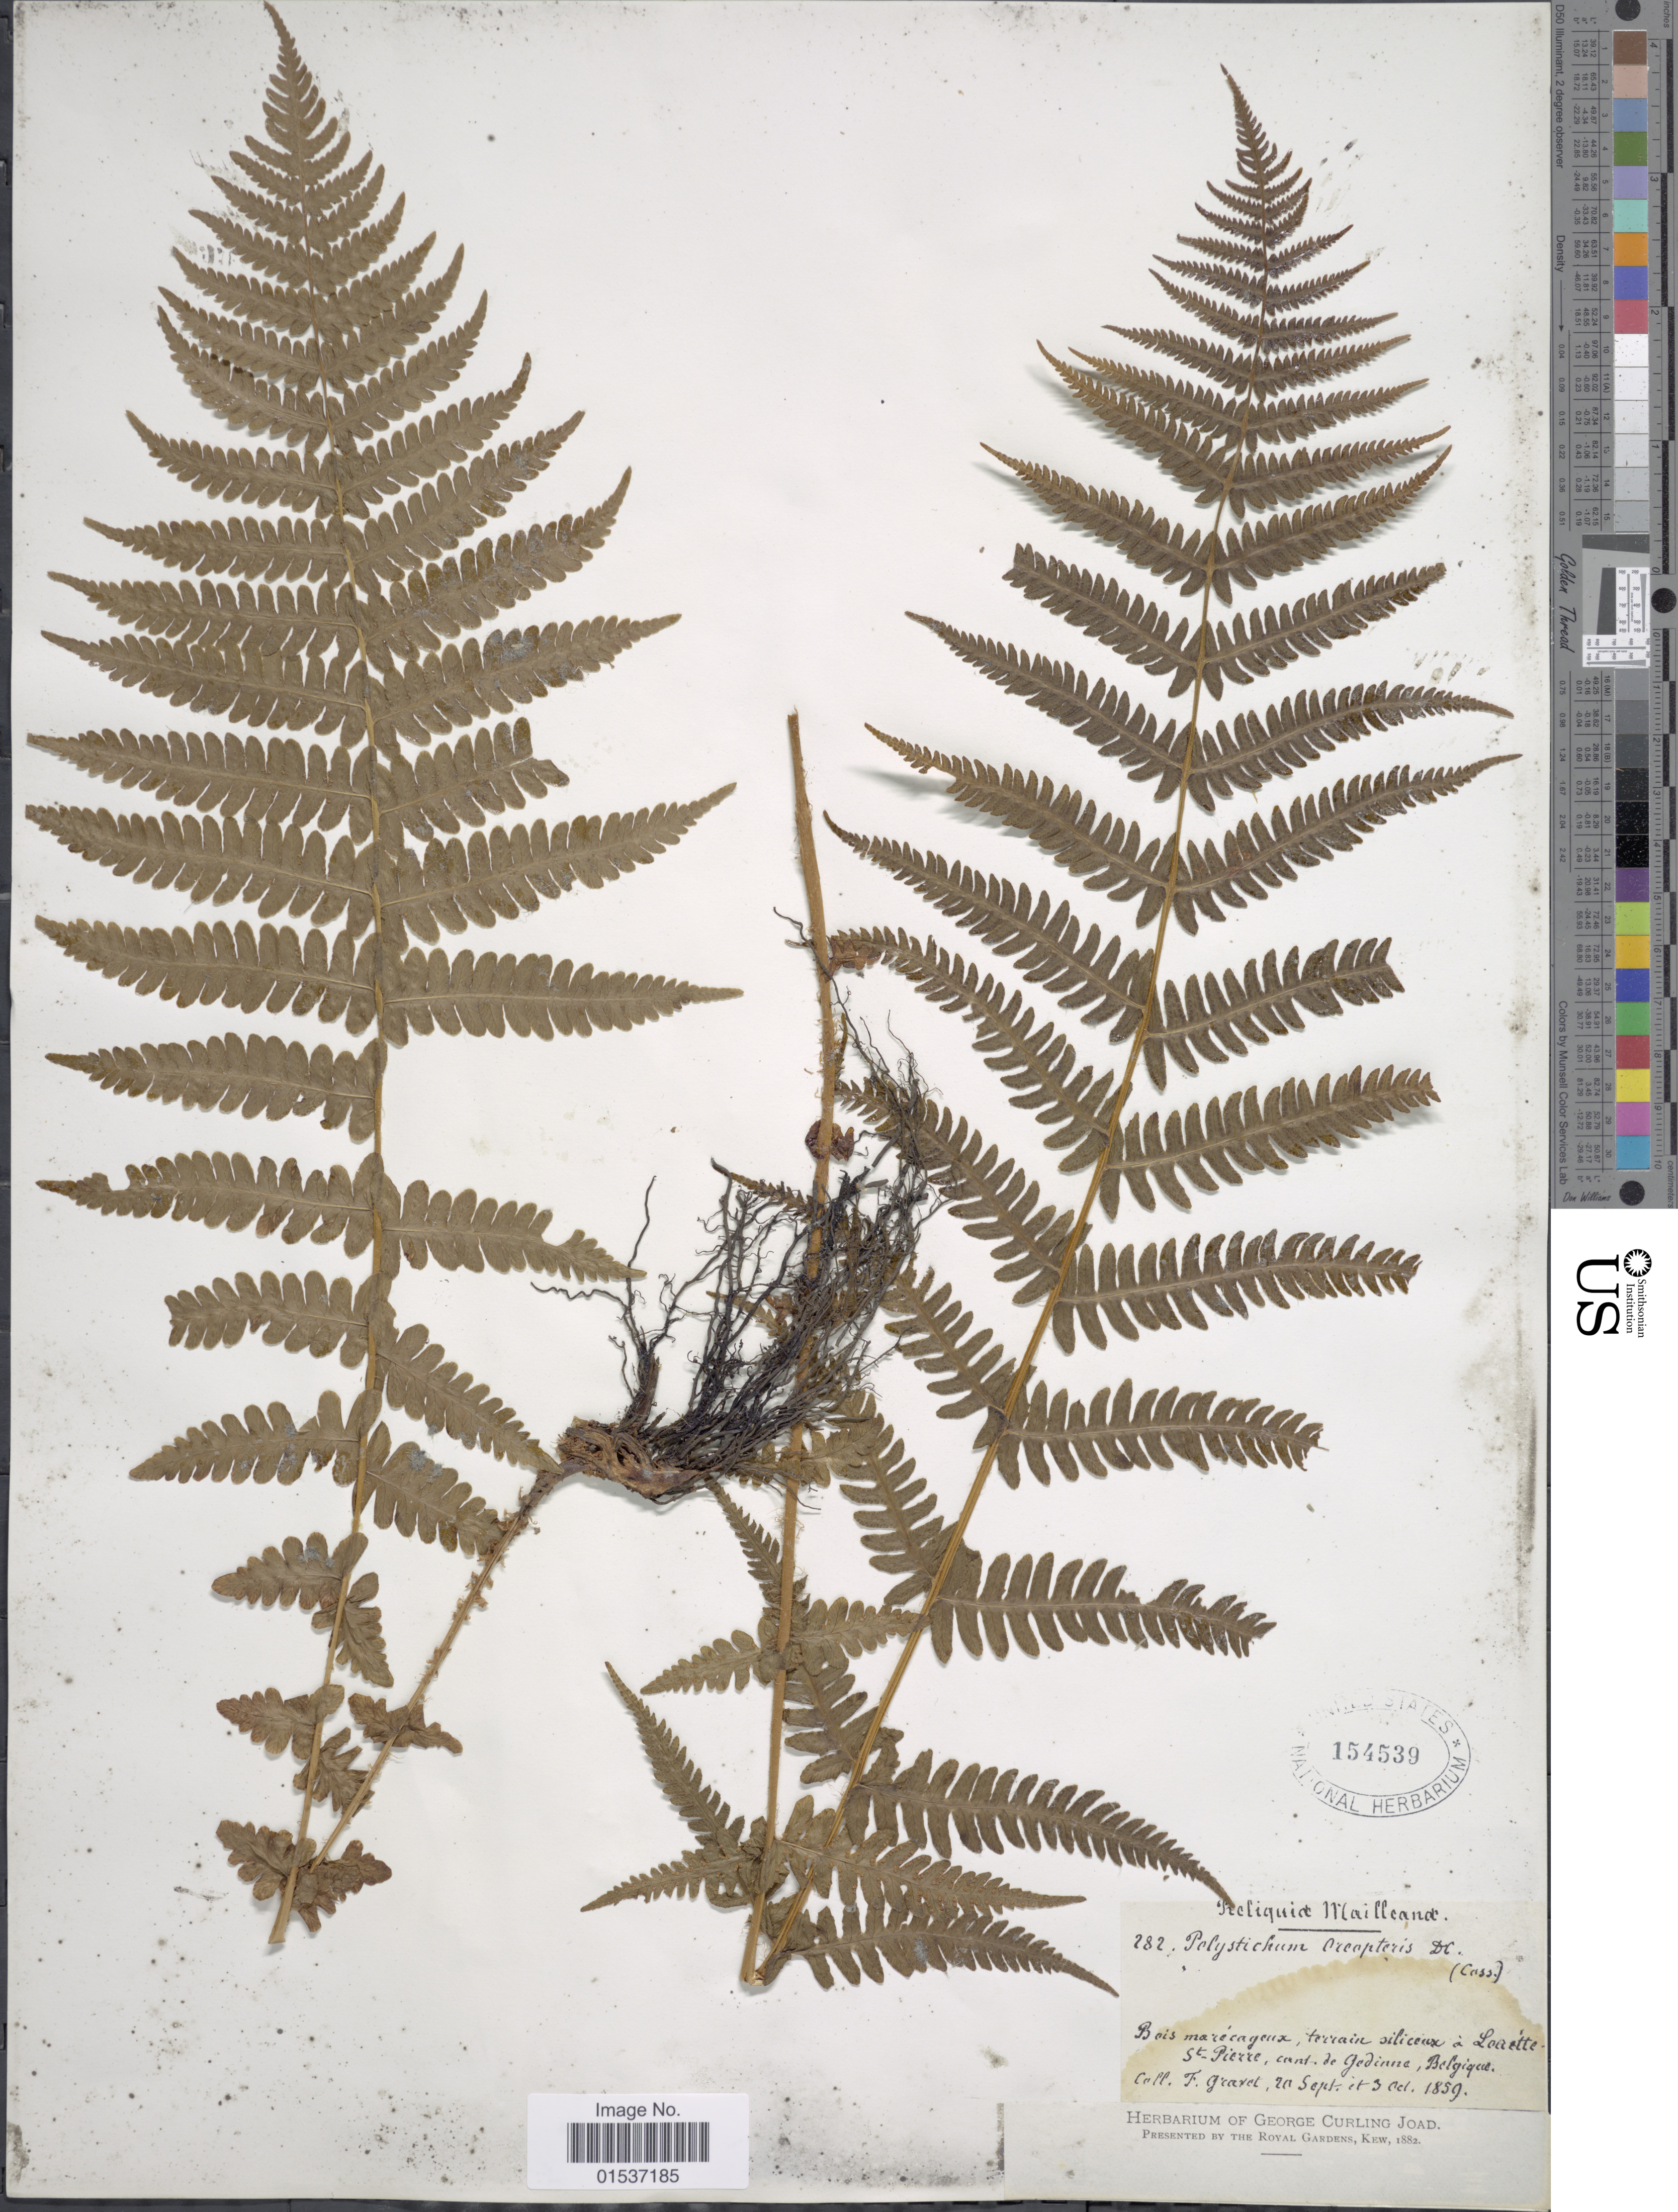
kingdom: Plantae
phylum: Tracheophyta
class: Polypodiopsida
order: Polypodiales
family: Thelypteridaceae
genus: Oreopteris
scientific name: Oreopteris limbosperma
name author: (All.) K. Iwats.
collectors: F. Gravet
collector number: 282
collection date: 1859-10-03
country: Belgium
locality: Bois marcacageux, terrain siliceux a Louette St. Pierre, cant. de Gedinne, Belgique. [interpreted]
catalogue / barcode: US 154539